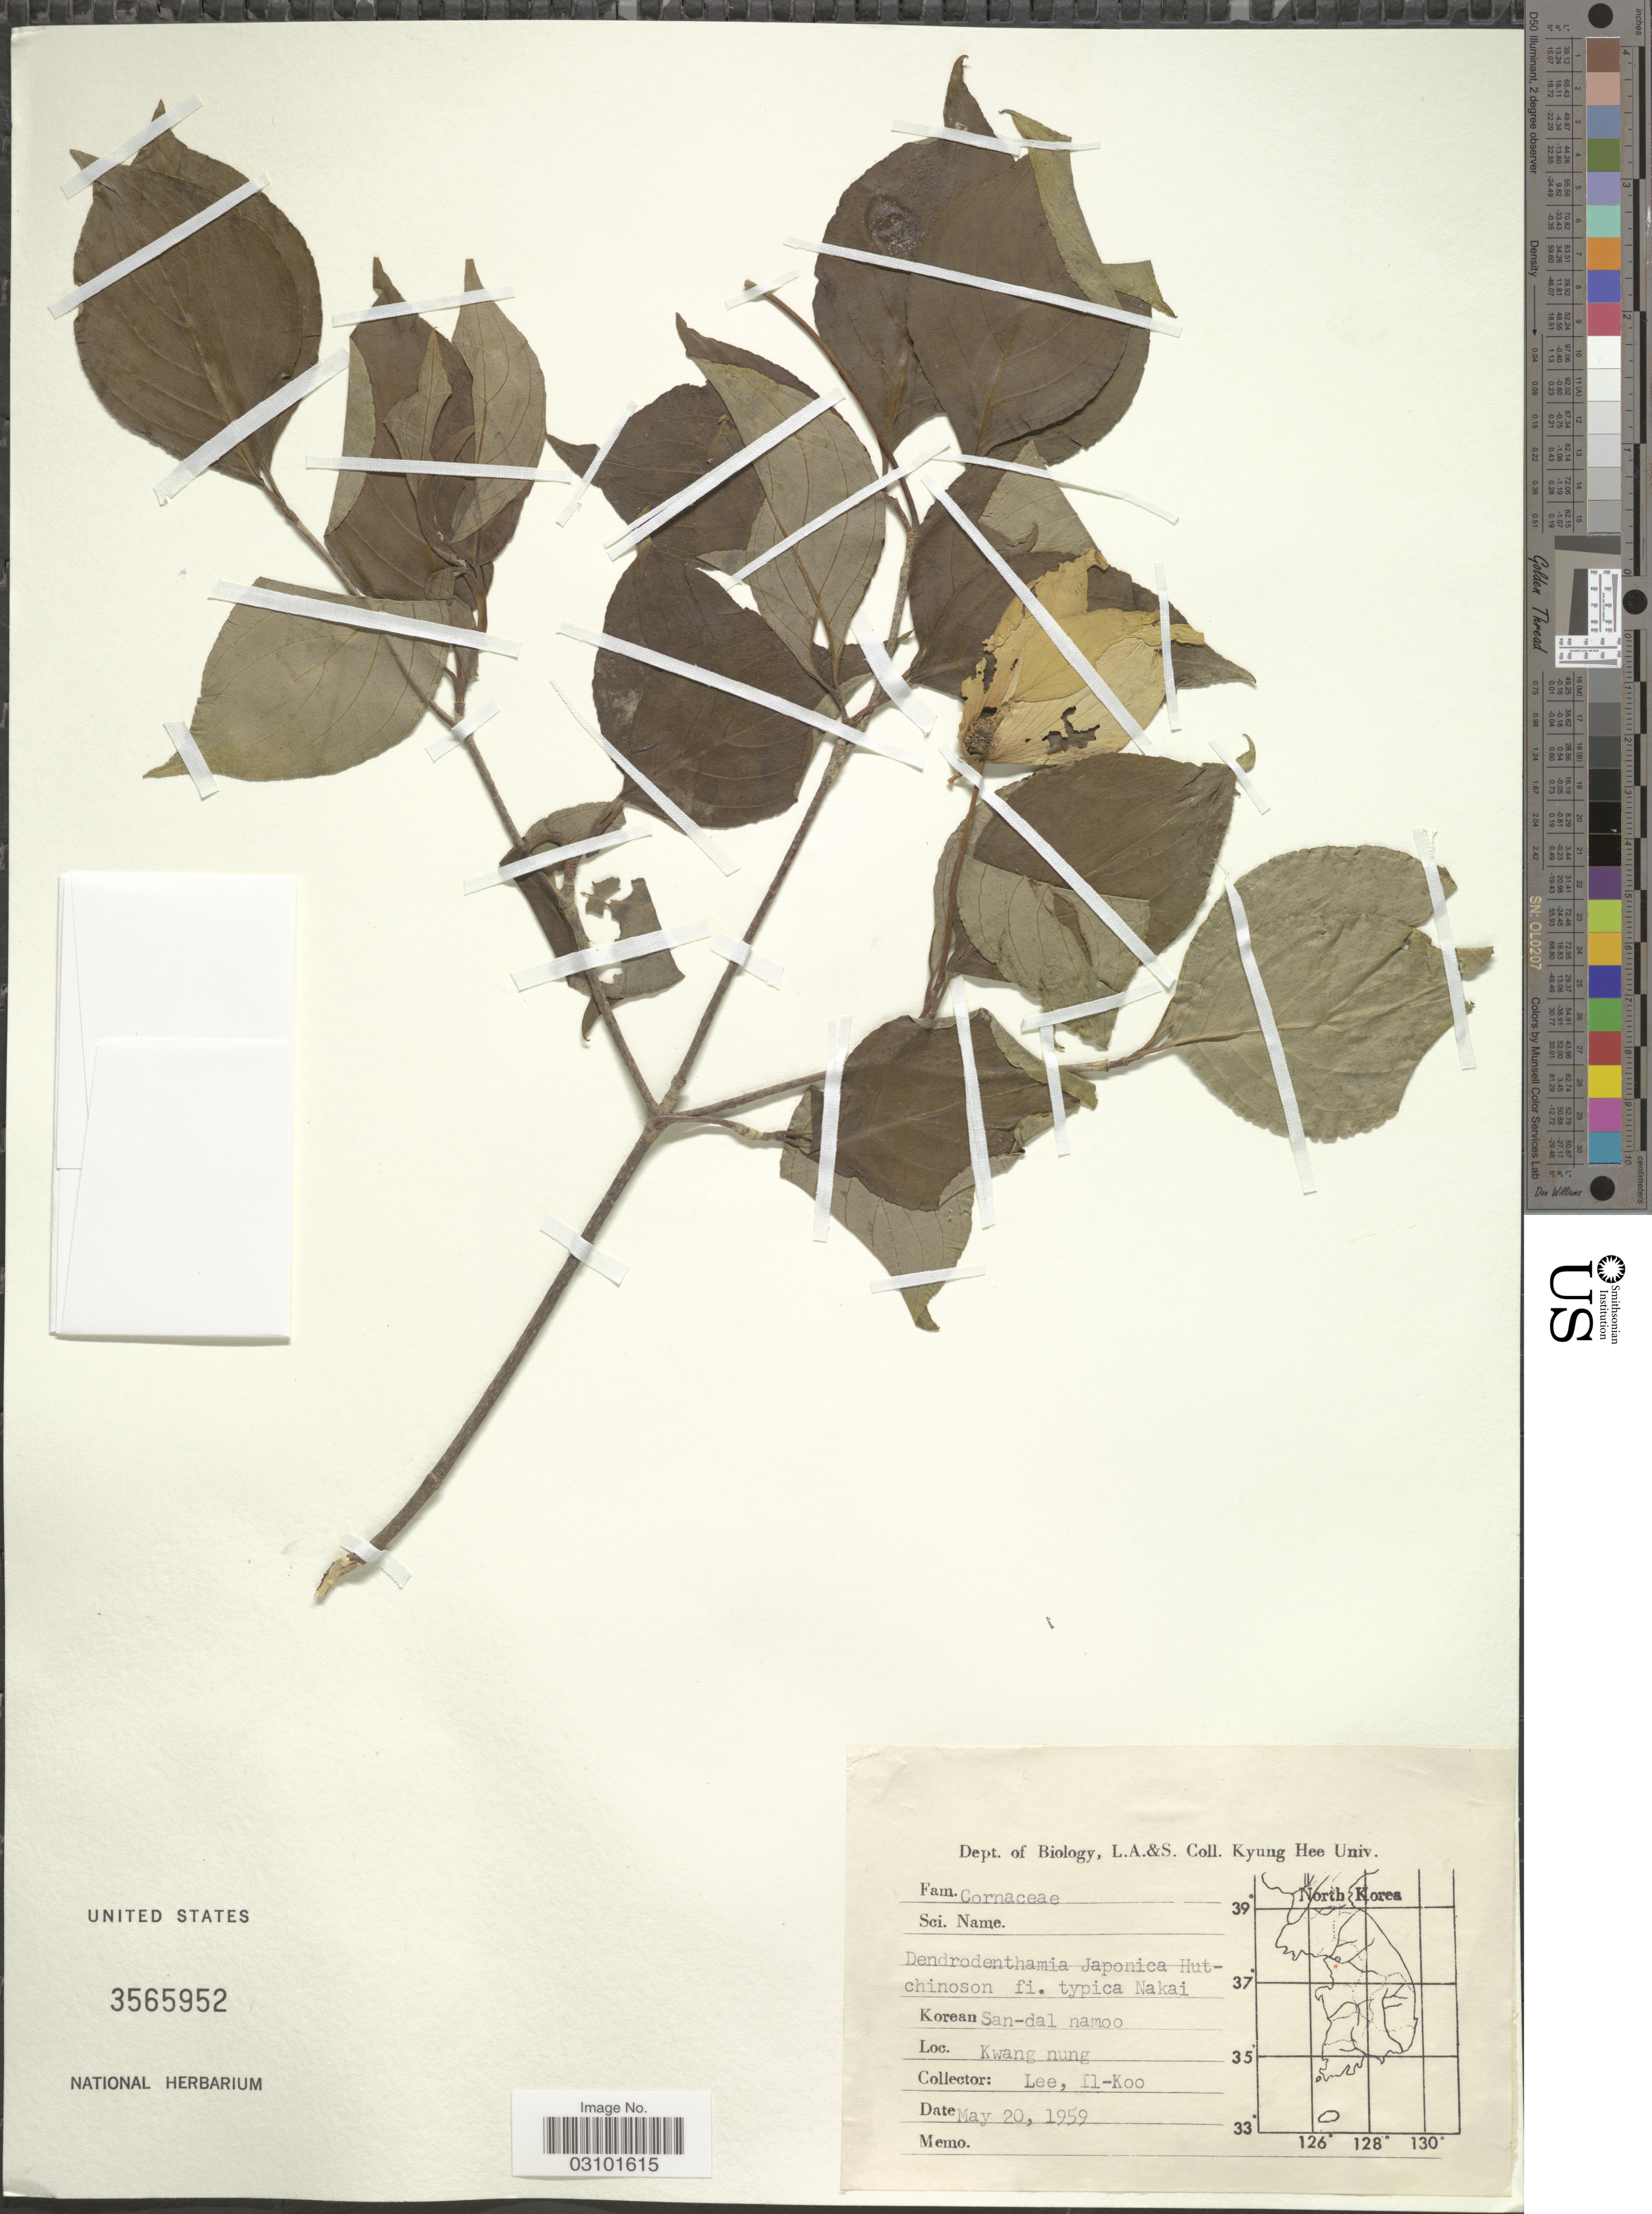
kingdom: Plantae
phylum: Tracheophyta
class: Magnoliopsida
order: Cornales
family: Cornaceae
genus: Cornus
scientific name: Cornus kousa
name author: F. Buerger ex Miq.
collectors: Il-Ko Lee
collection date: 1959-05-20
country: South Korea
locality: Kwang nung.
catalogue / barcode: US 3565952